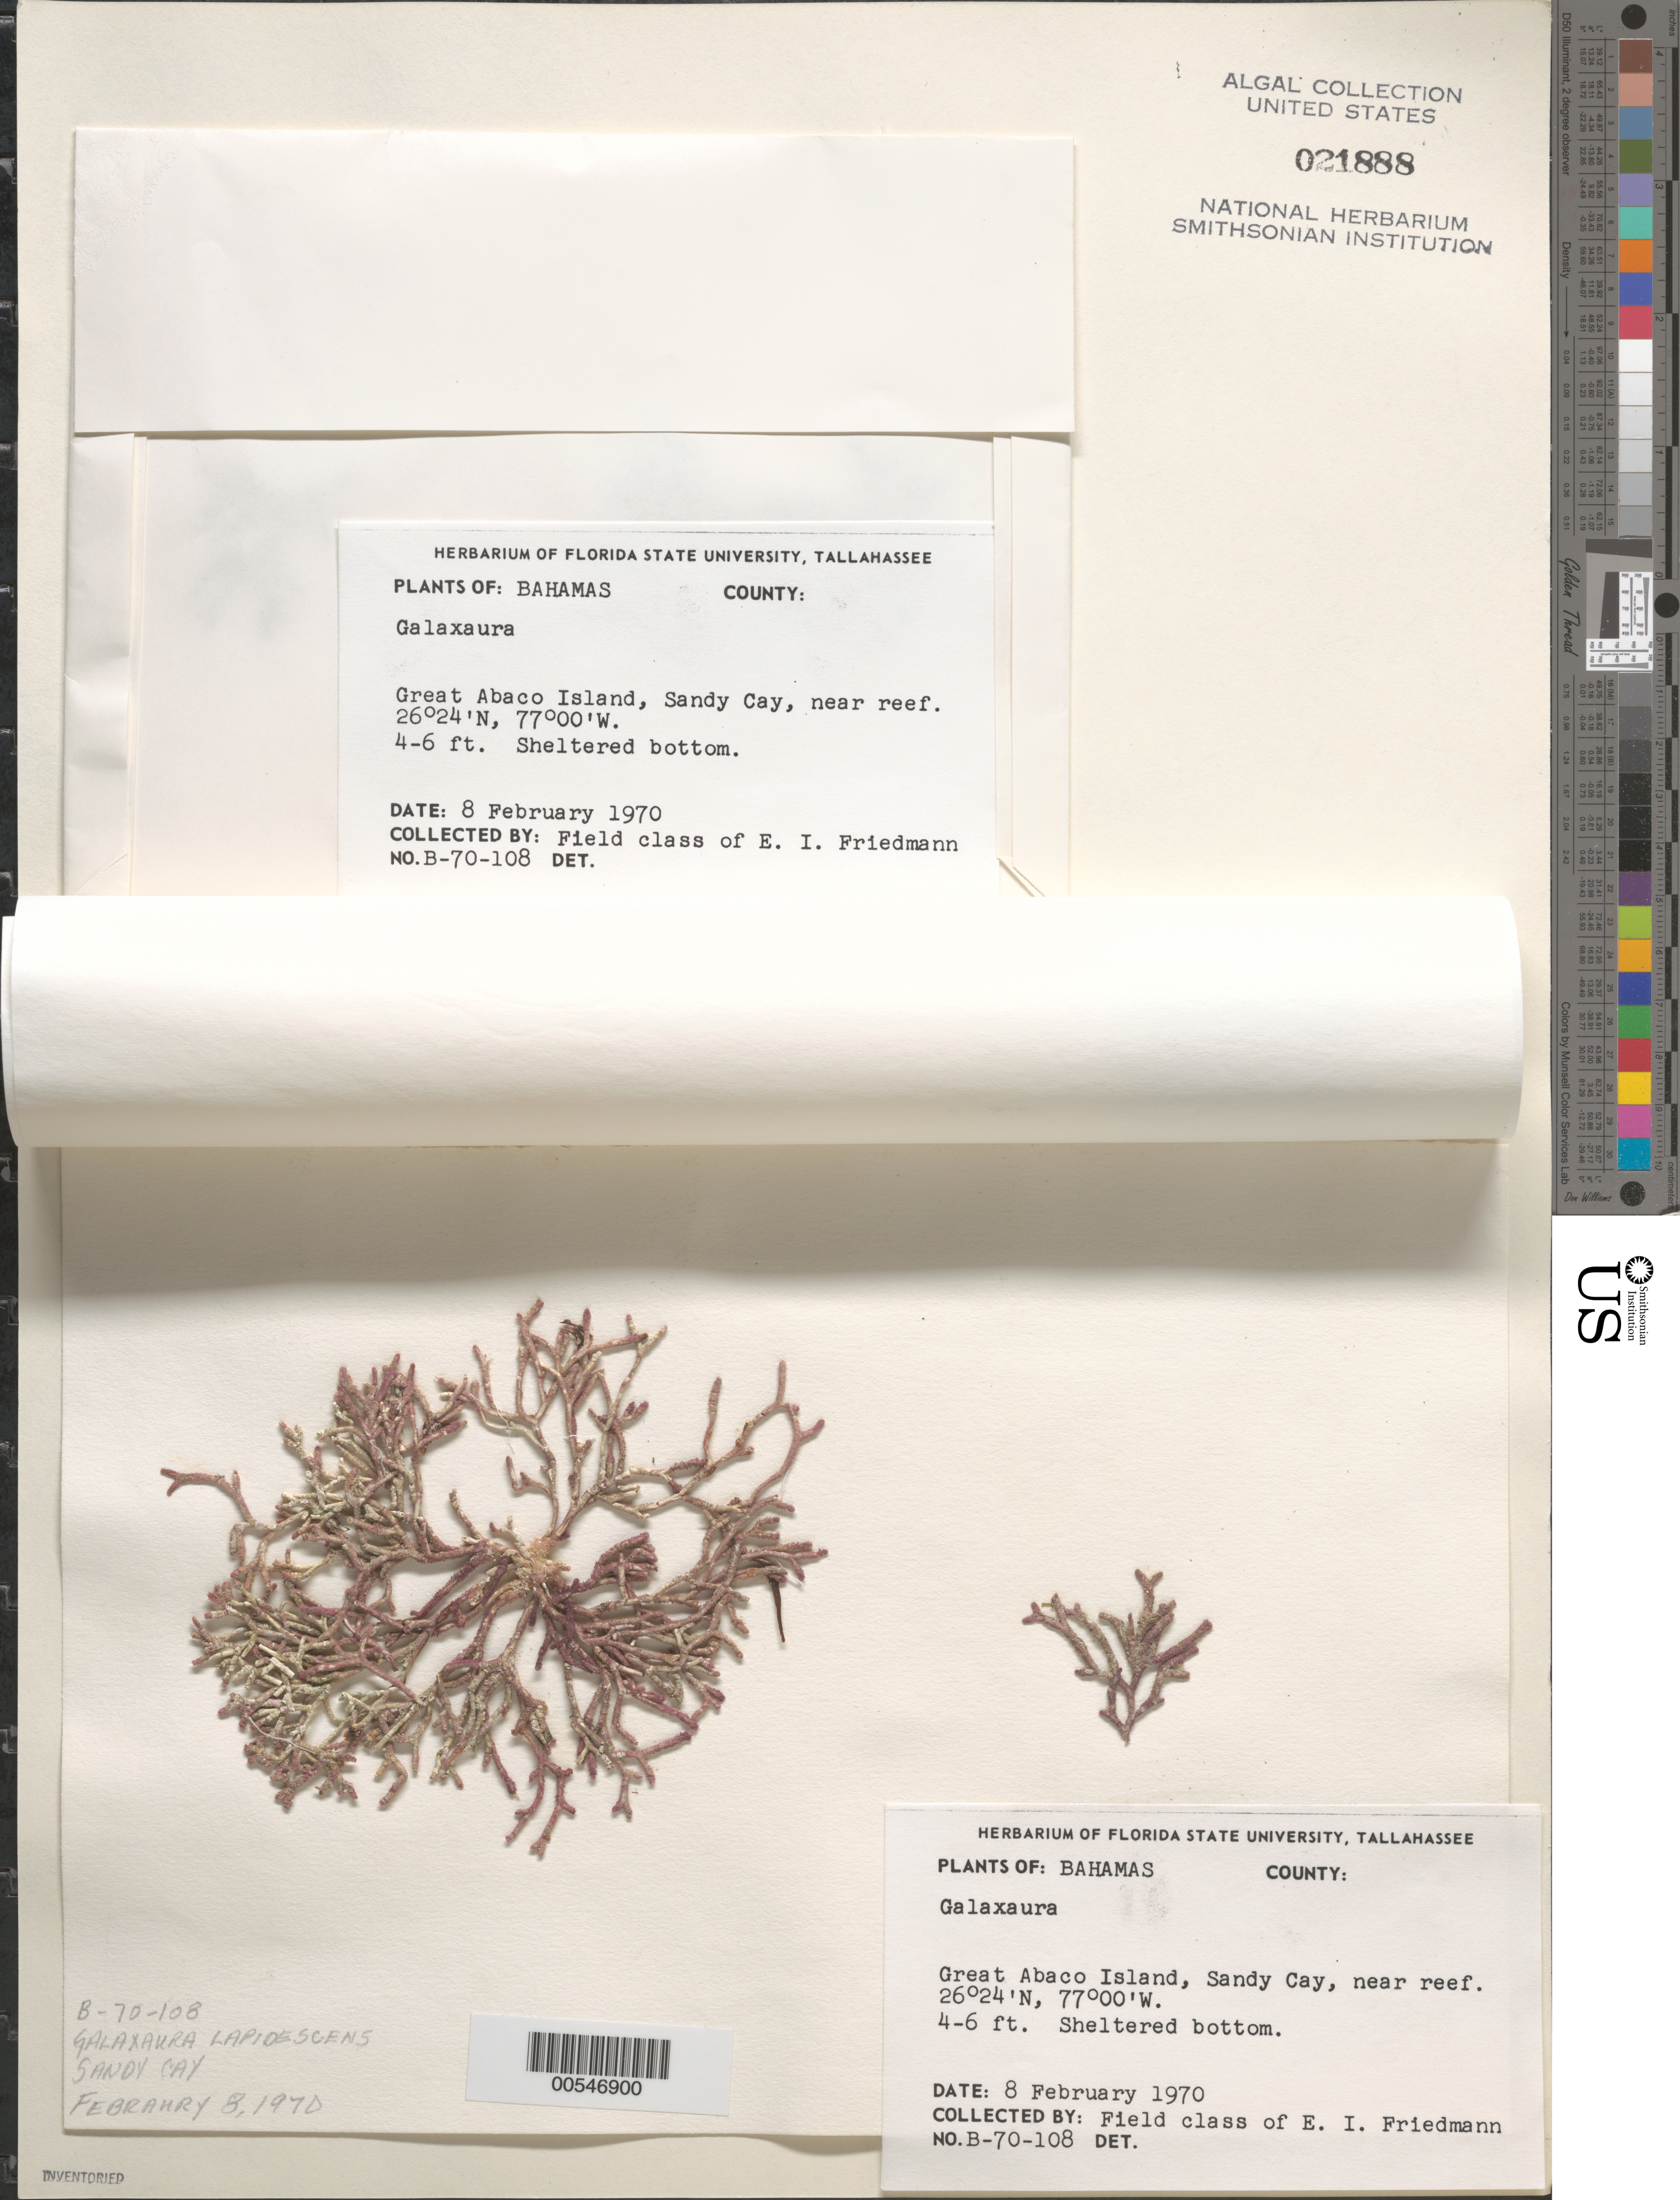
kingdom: Plantae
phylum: Rhodophyta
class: Florideophyceae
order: Nemaliales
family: Galaxauraceae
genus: Galaxaura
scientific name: Galaxaura sp.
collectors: E. Friedmann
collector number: B-70-108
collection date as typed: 08 Feb 1970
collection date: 1970-02-08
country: Bahamas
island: Great Abaco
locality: Sandy Cay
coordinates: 26 24" N, 77 00" W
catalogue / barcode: US 21888